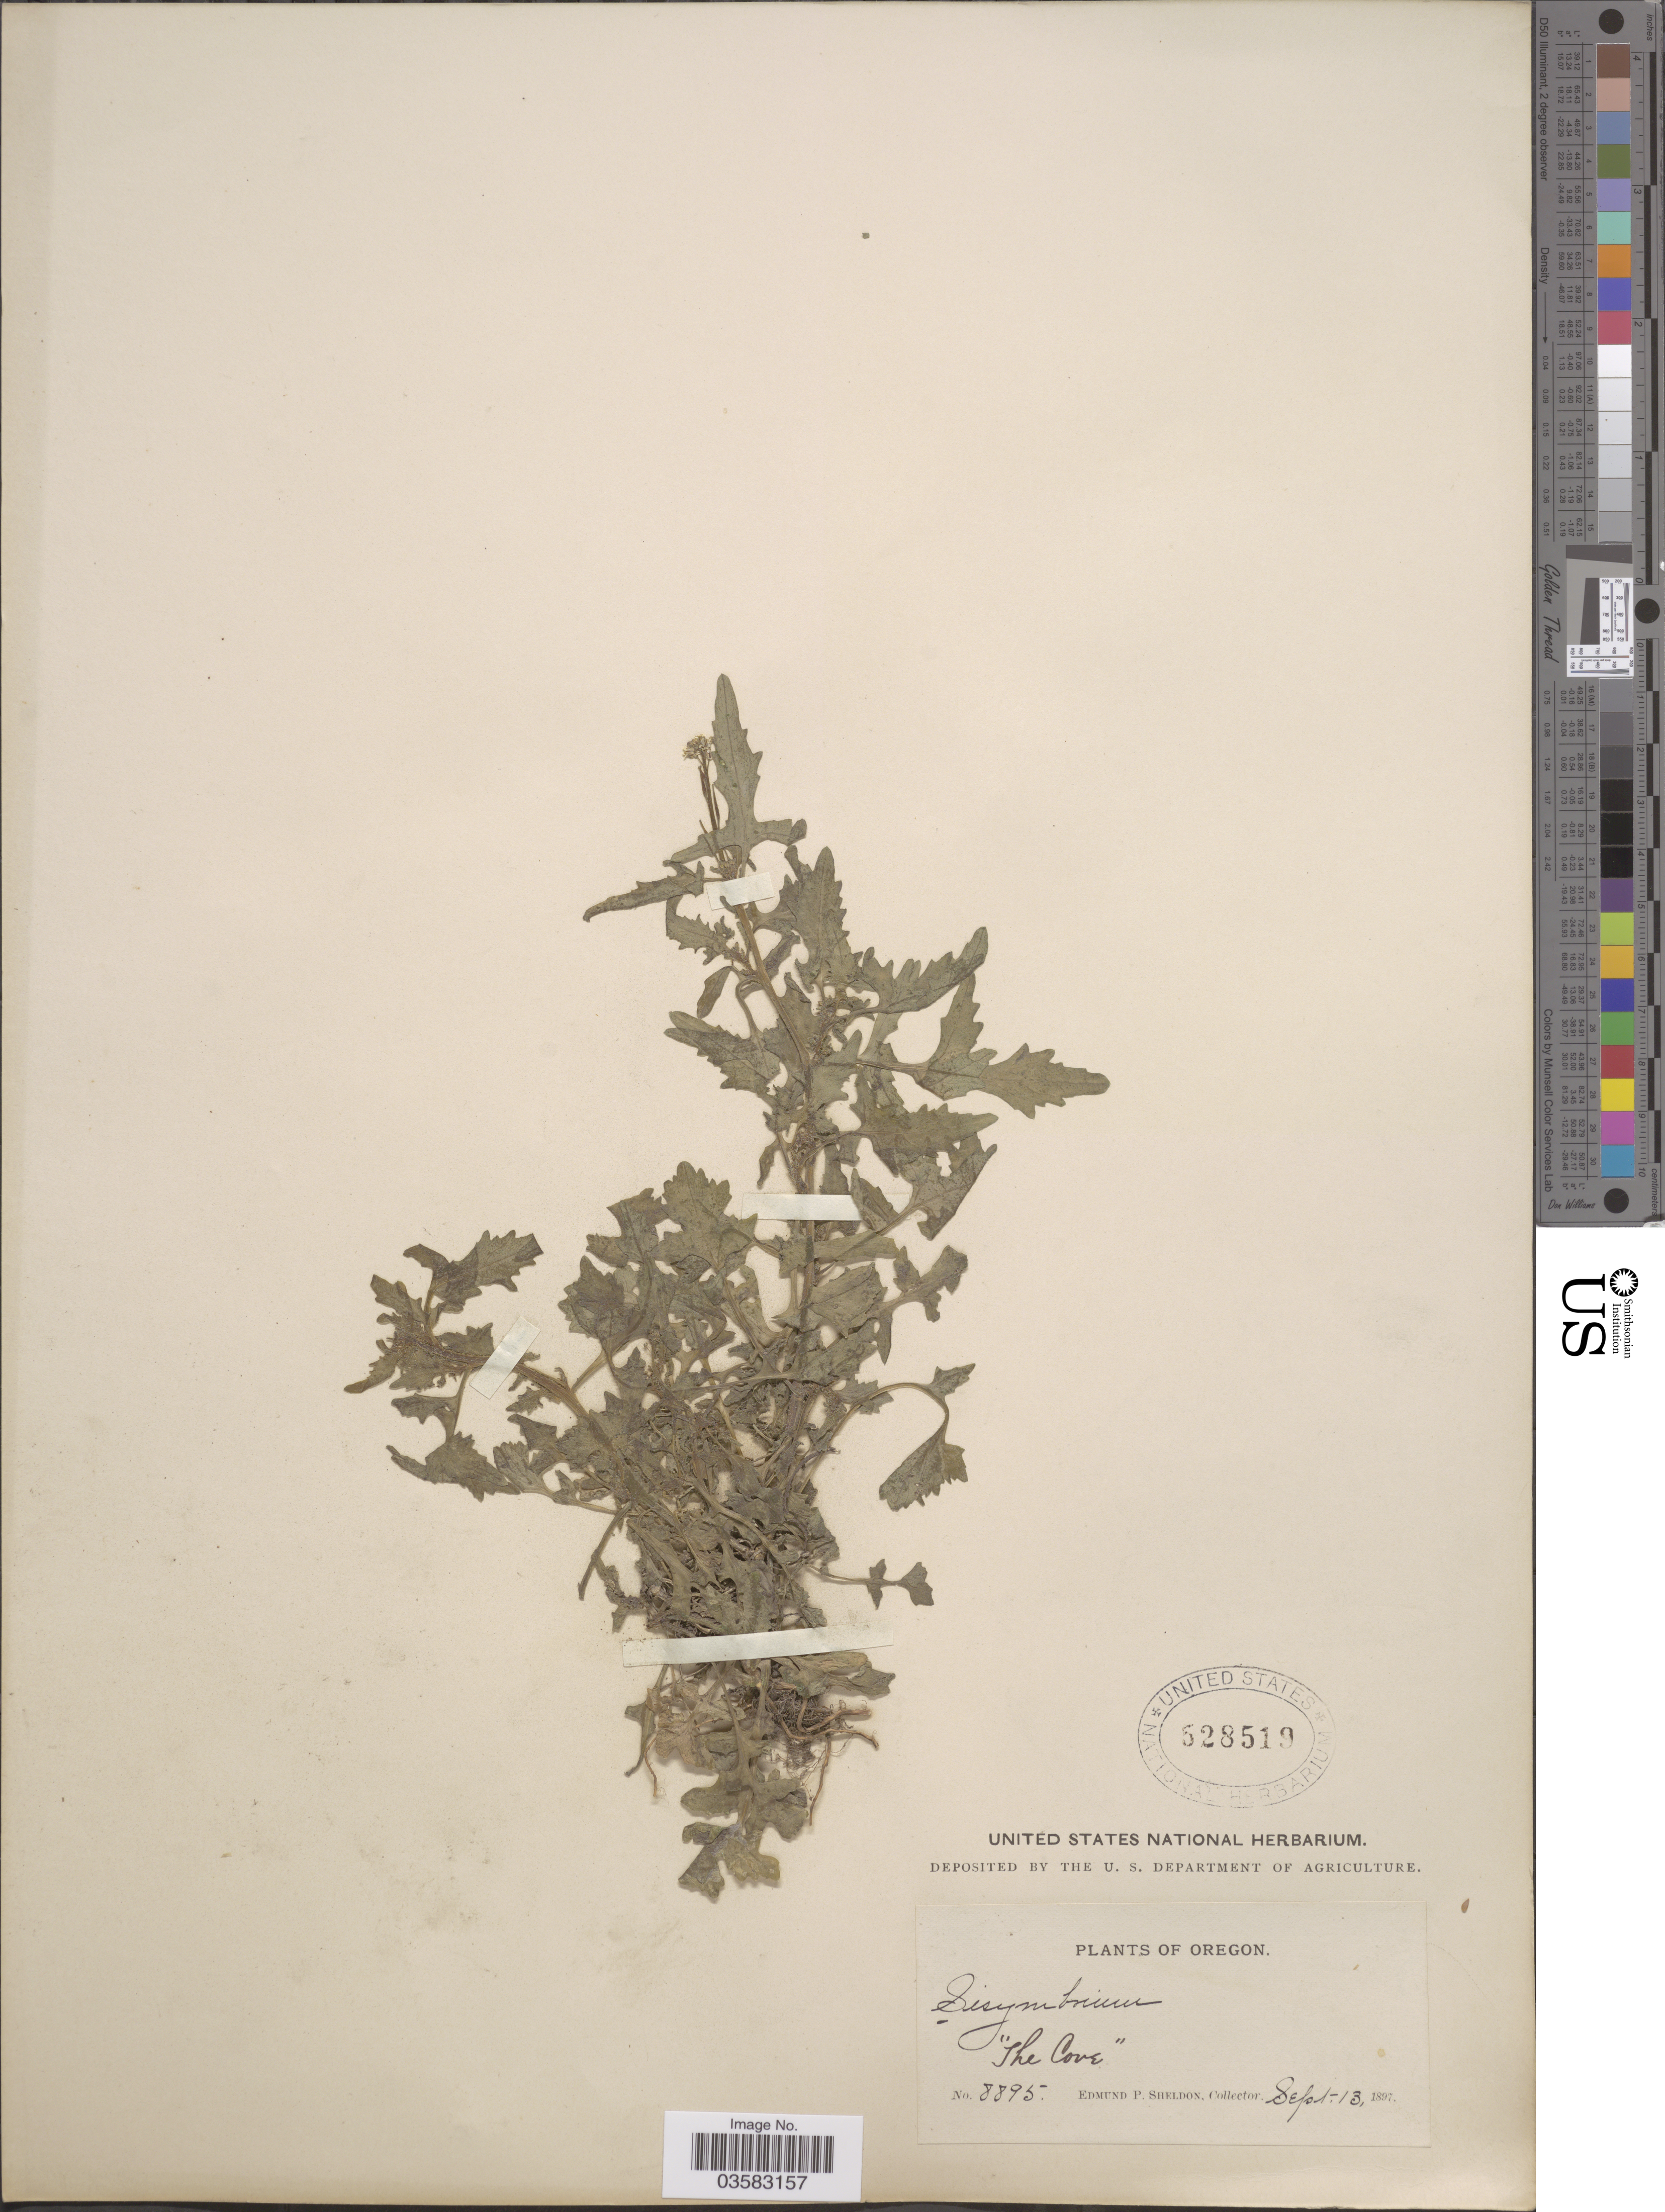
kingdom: Plantae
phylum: Tracheophyta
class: Magnoliopsida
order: Brassicales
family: Brassicaceae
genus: Sisymbrium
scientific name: Sisymbrium officinale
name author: (L.) Scop.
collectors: E. P. Sheldon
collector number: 8895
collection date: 1897-09-13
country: United States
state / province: Oregon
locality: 'The Cove'.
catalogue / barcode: US 528519